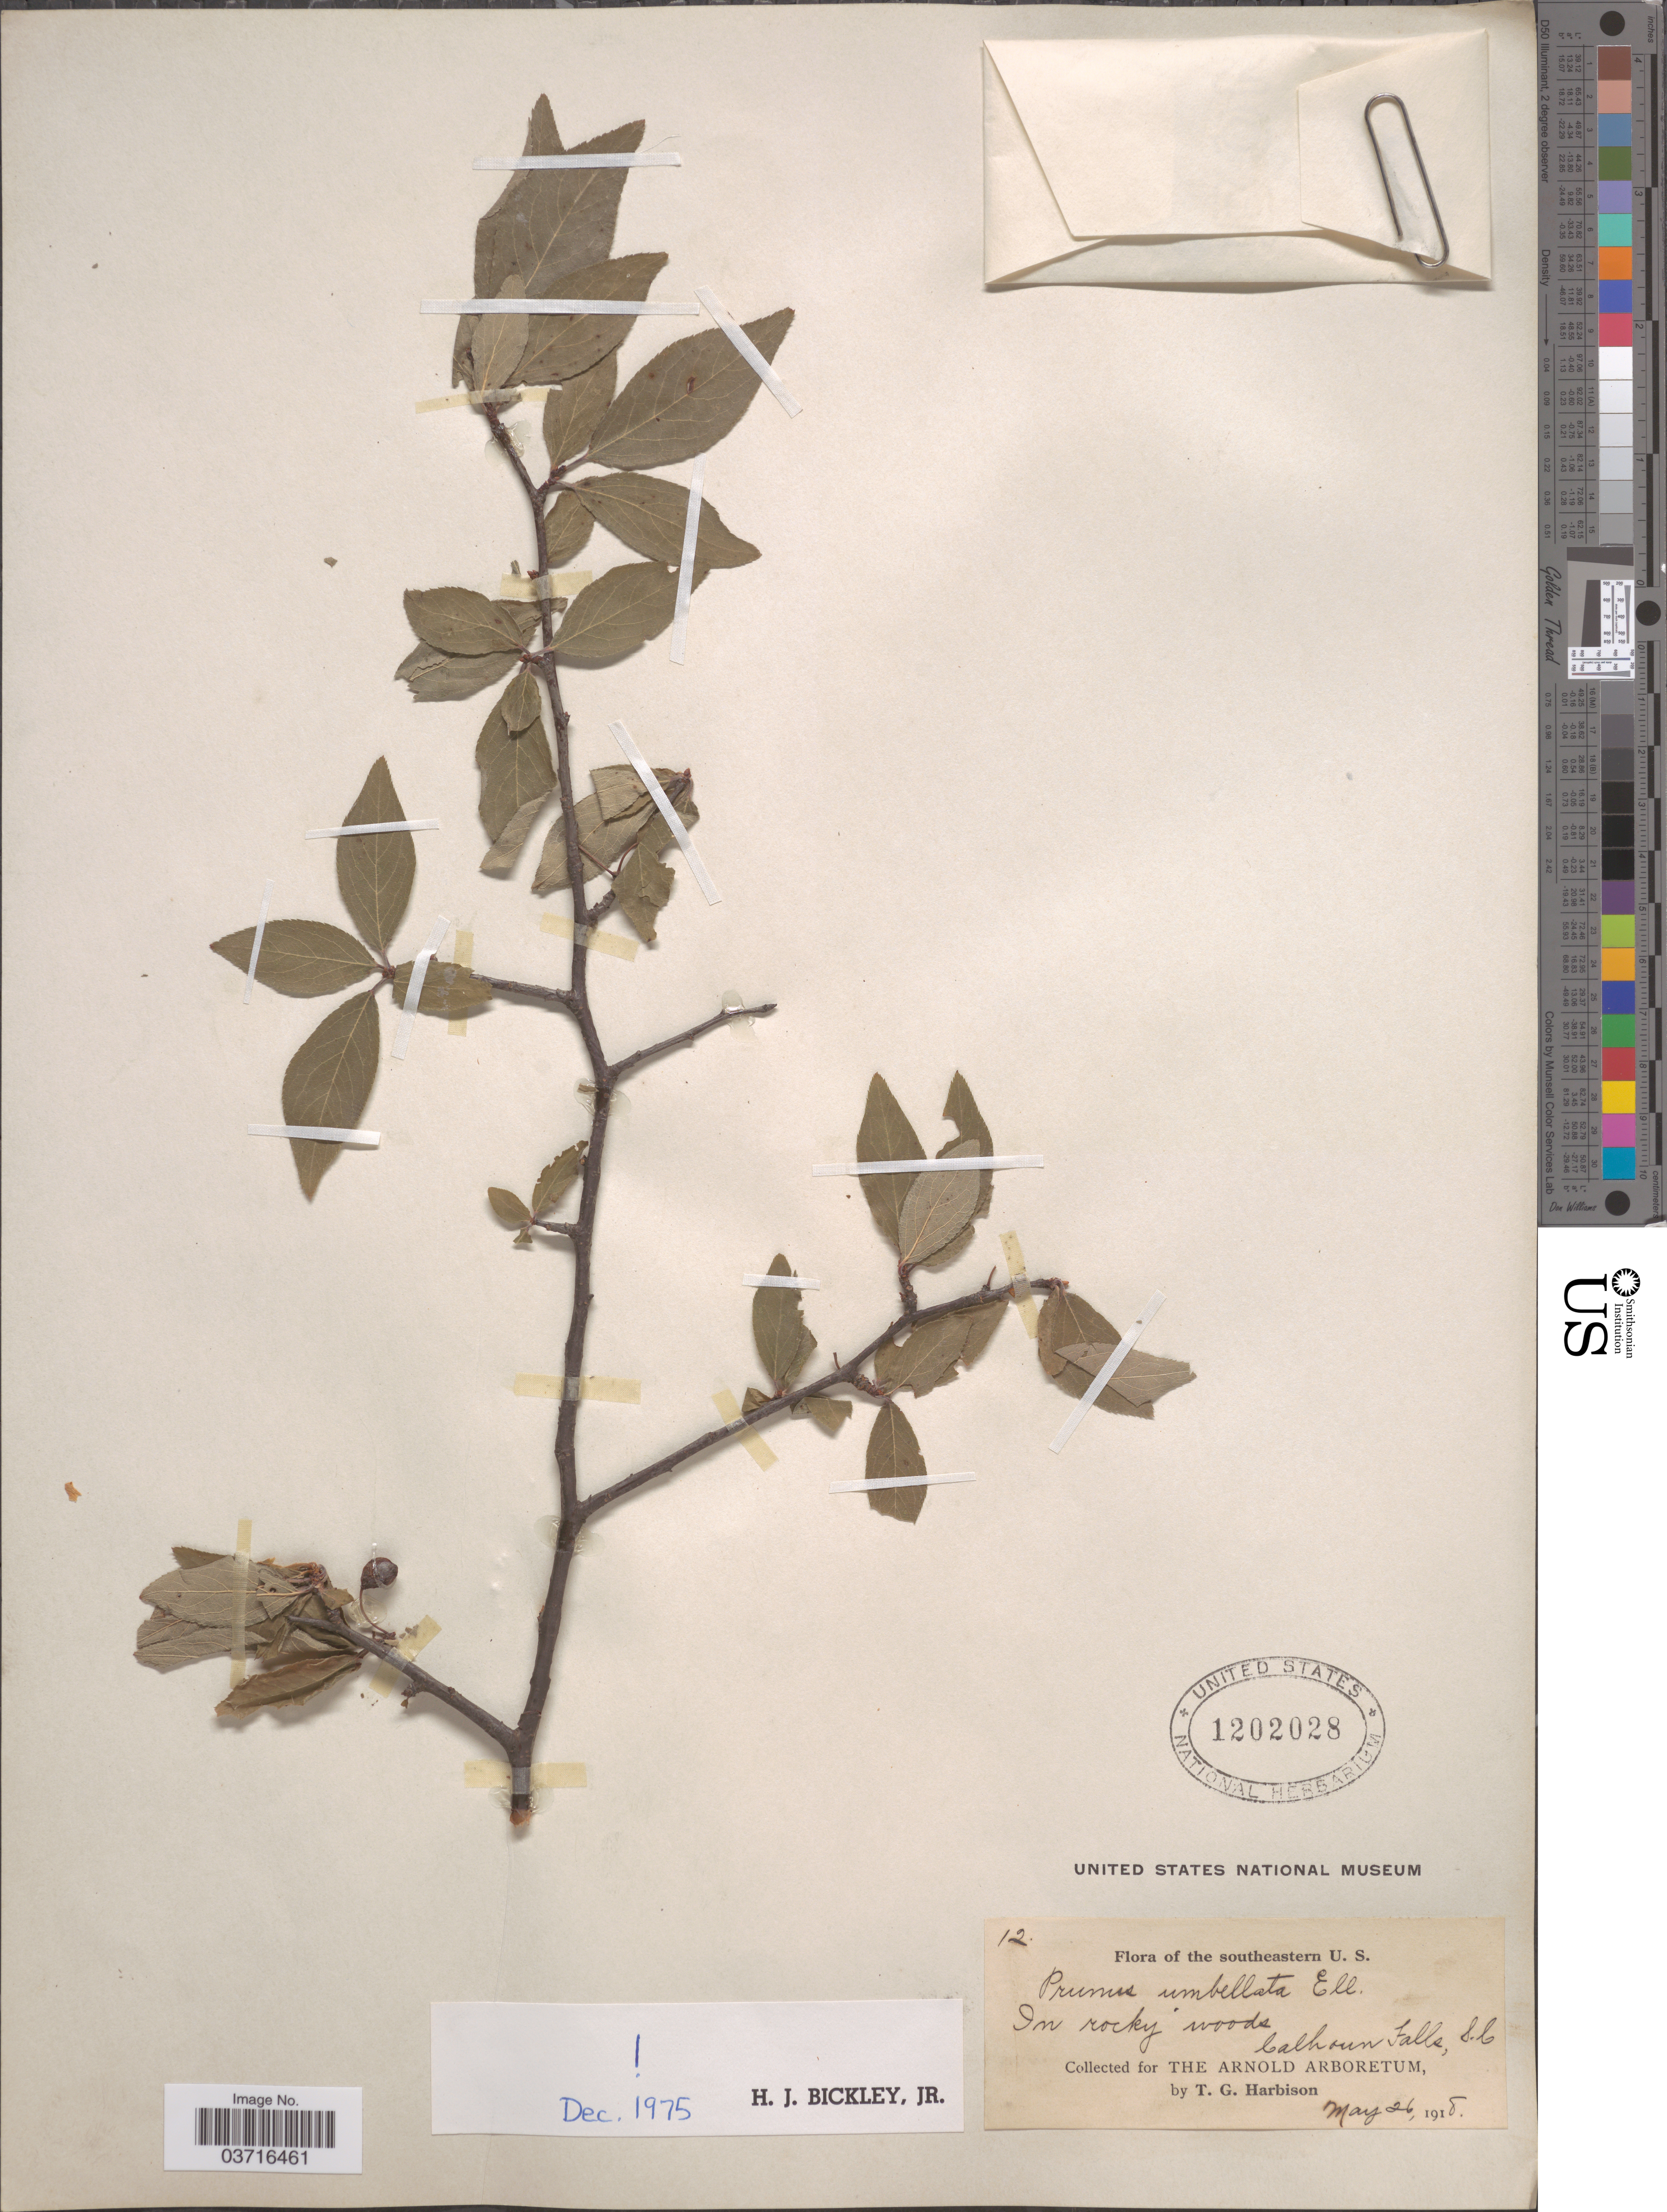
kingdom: Plantae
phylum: Tracheophyta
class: Magnoliopsida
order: Rosales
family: Rosaceae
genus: Prunus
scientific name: Prunus umbellata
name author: Elliott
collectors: T. Harbison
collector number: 12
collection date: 1918-05-26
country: United States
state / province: South Carolina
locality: Southeastern U. S. Calhoun Falls.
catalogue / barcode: US 1202028